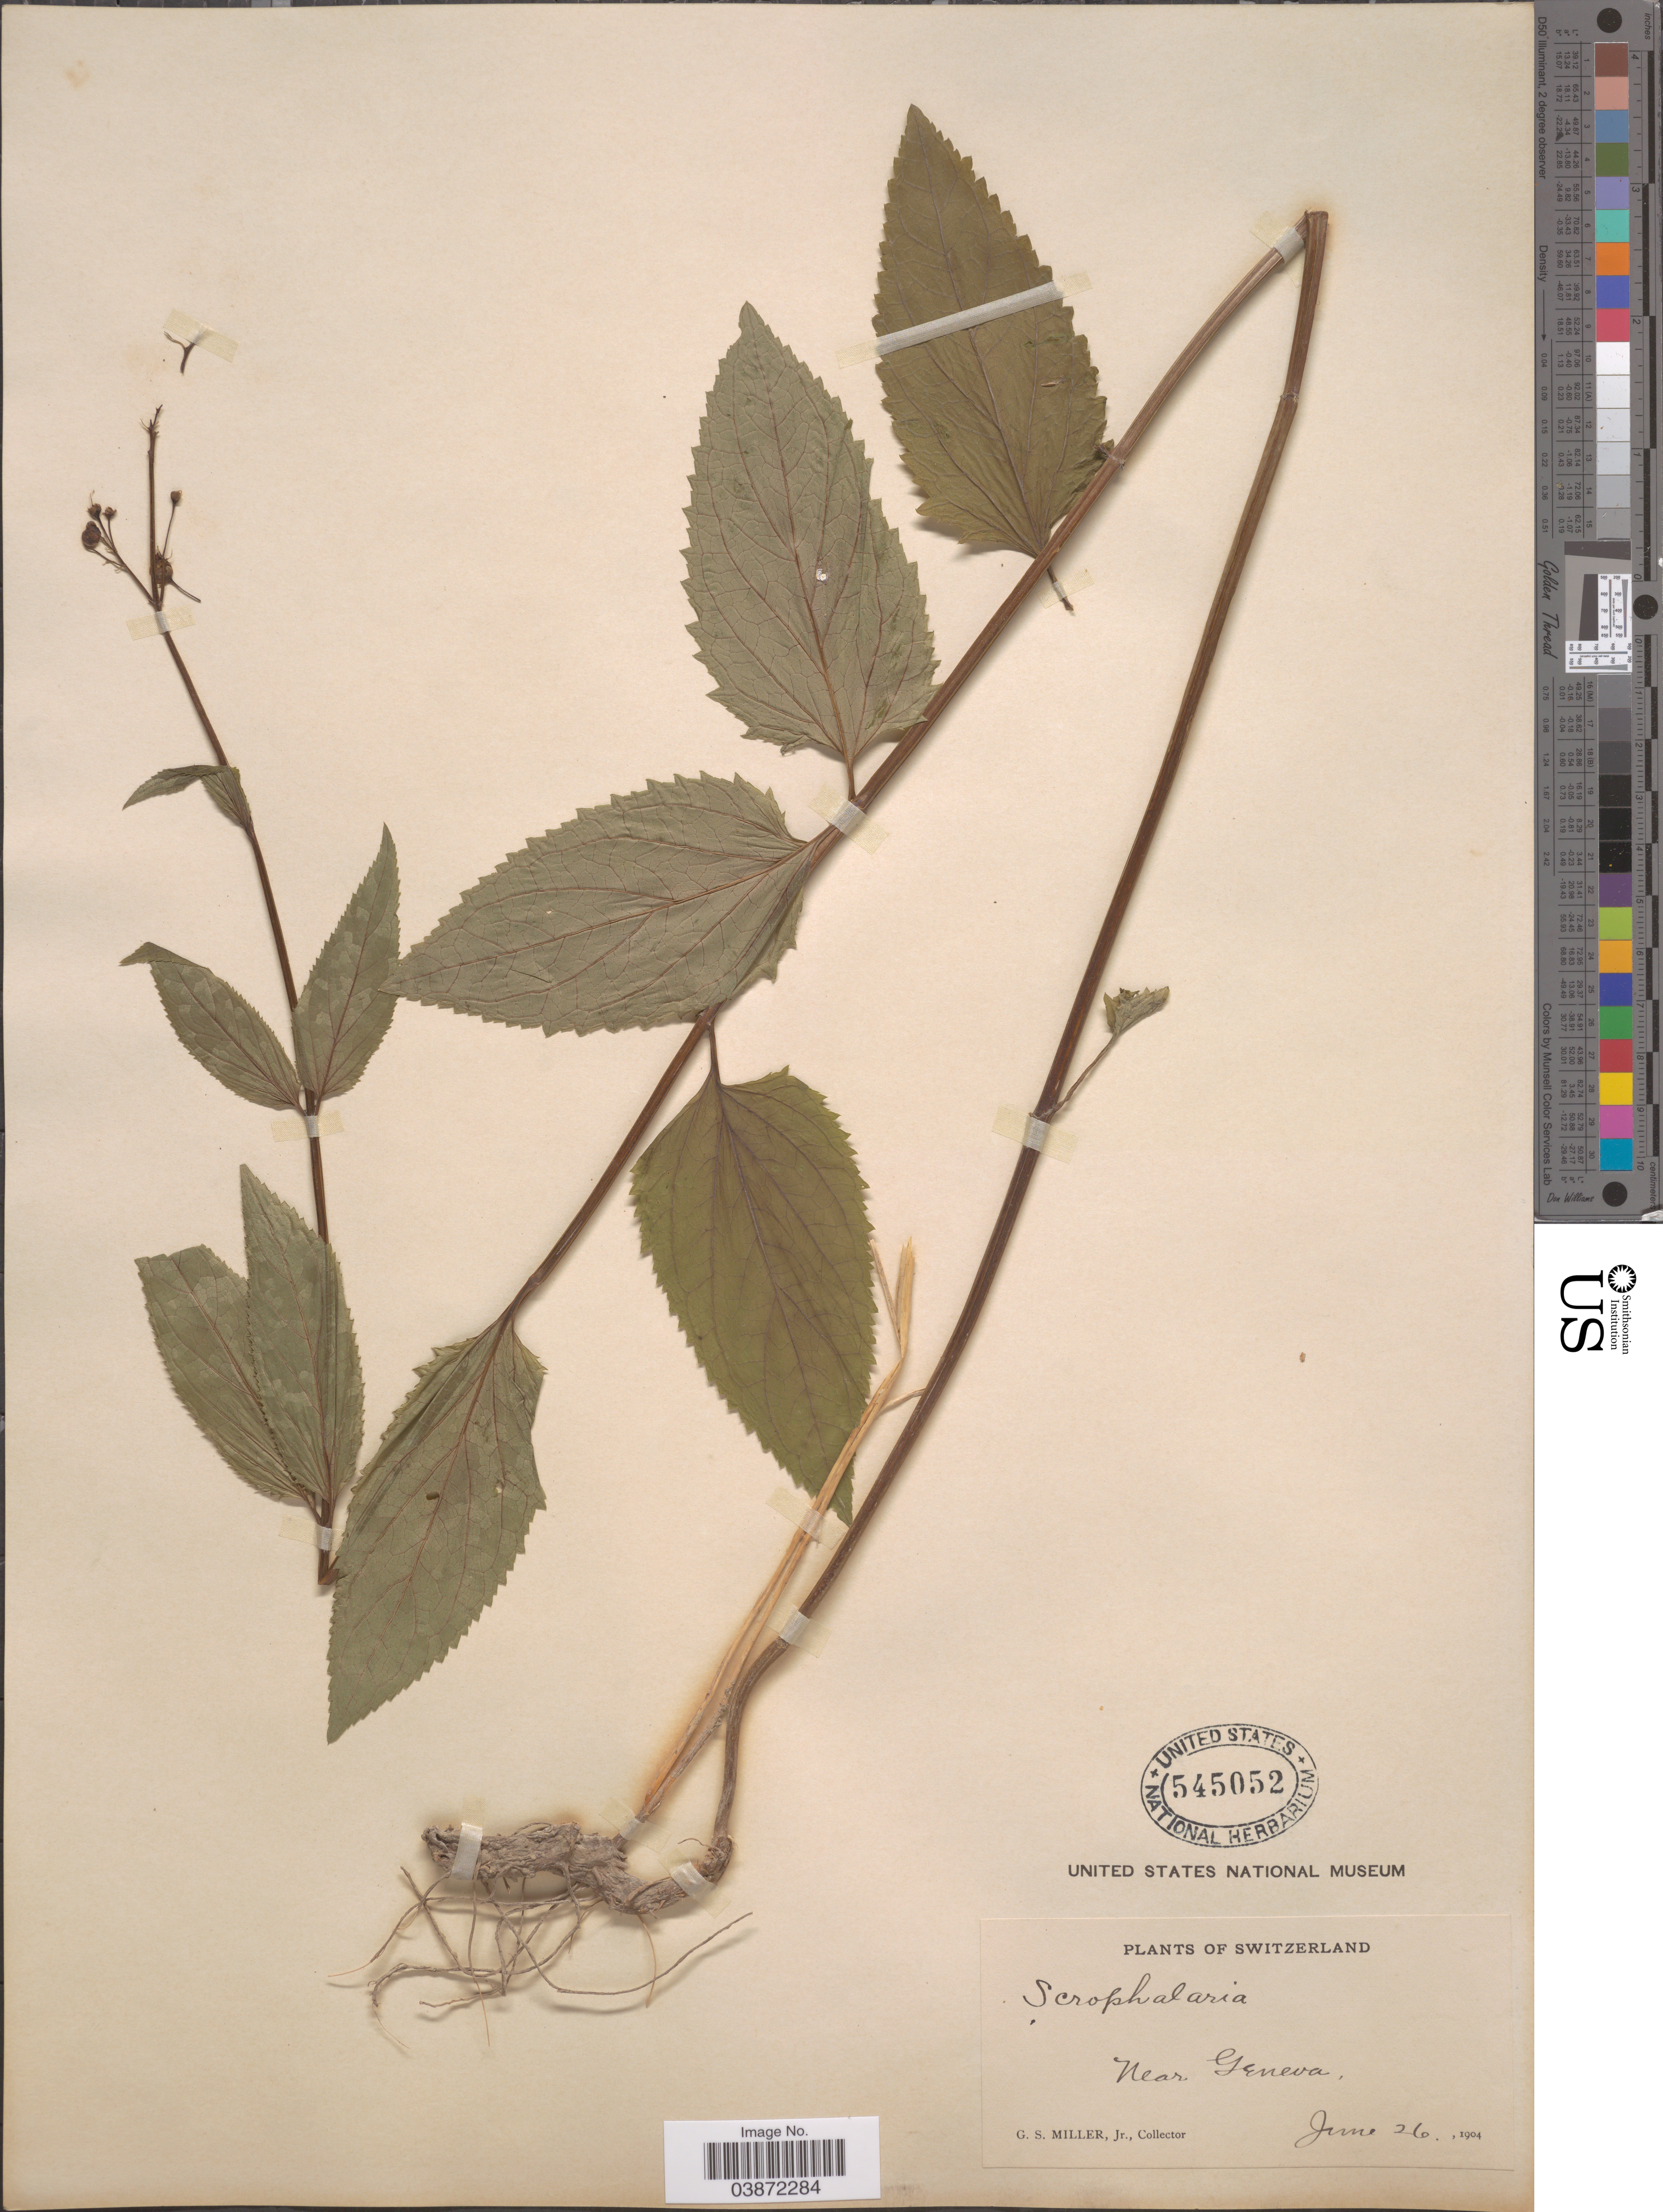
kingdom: Plantae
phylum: Tracheophyta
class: Magnoliopsida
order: Lamiales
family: Scrophulariaceae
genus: Scrophularia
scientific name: Scrophularia sp.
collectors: G. S. Miller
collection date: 1904-06-26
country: Switzerland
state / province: Genève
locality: Near Geneva.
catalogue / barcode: US 545052